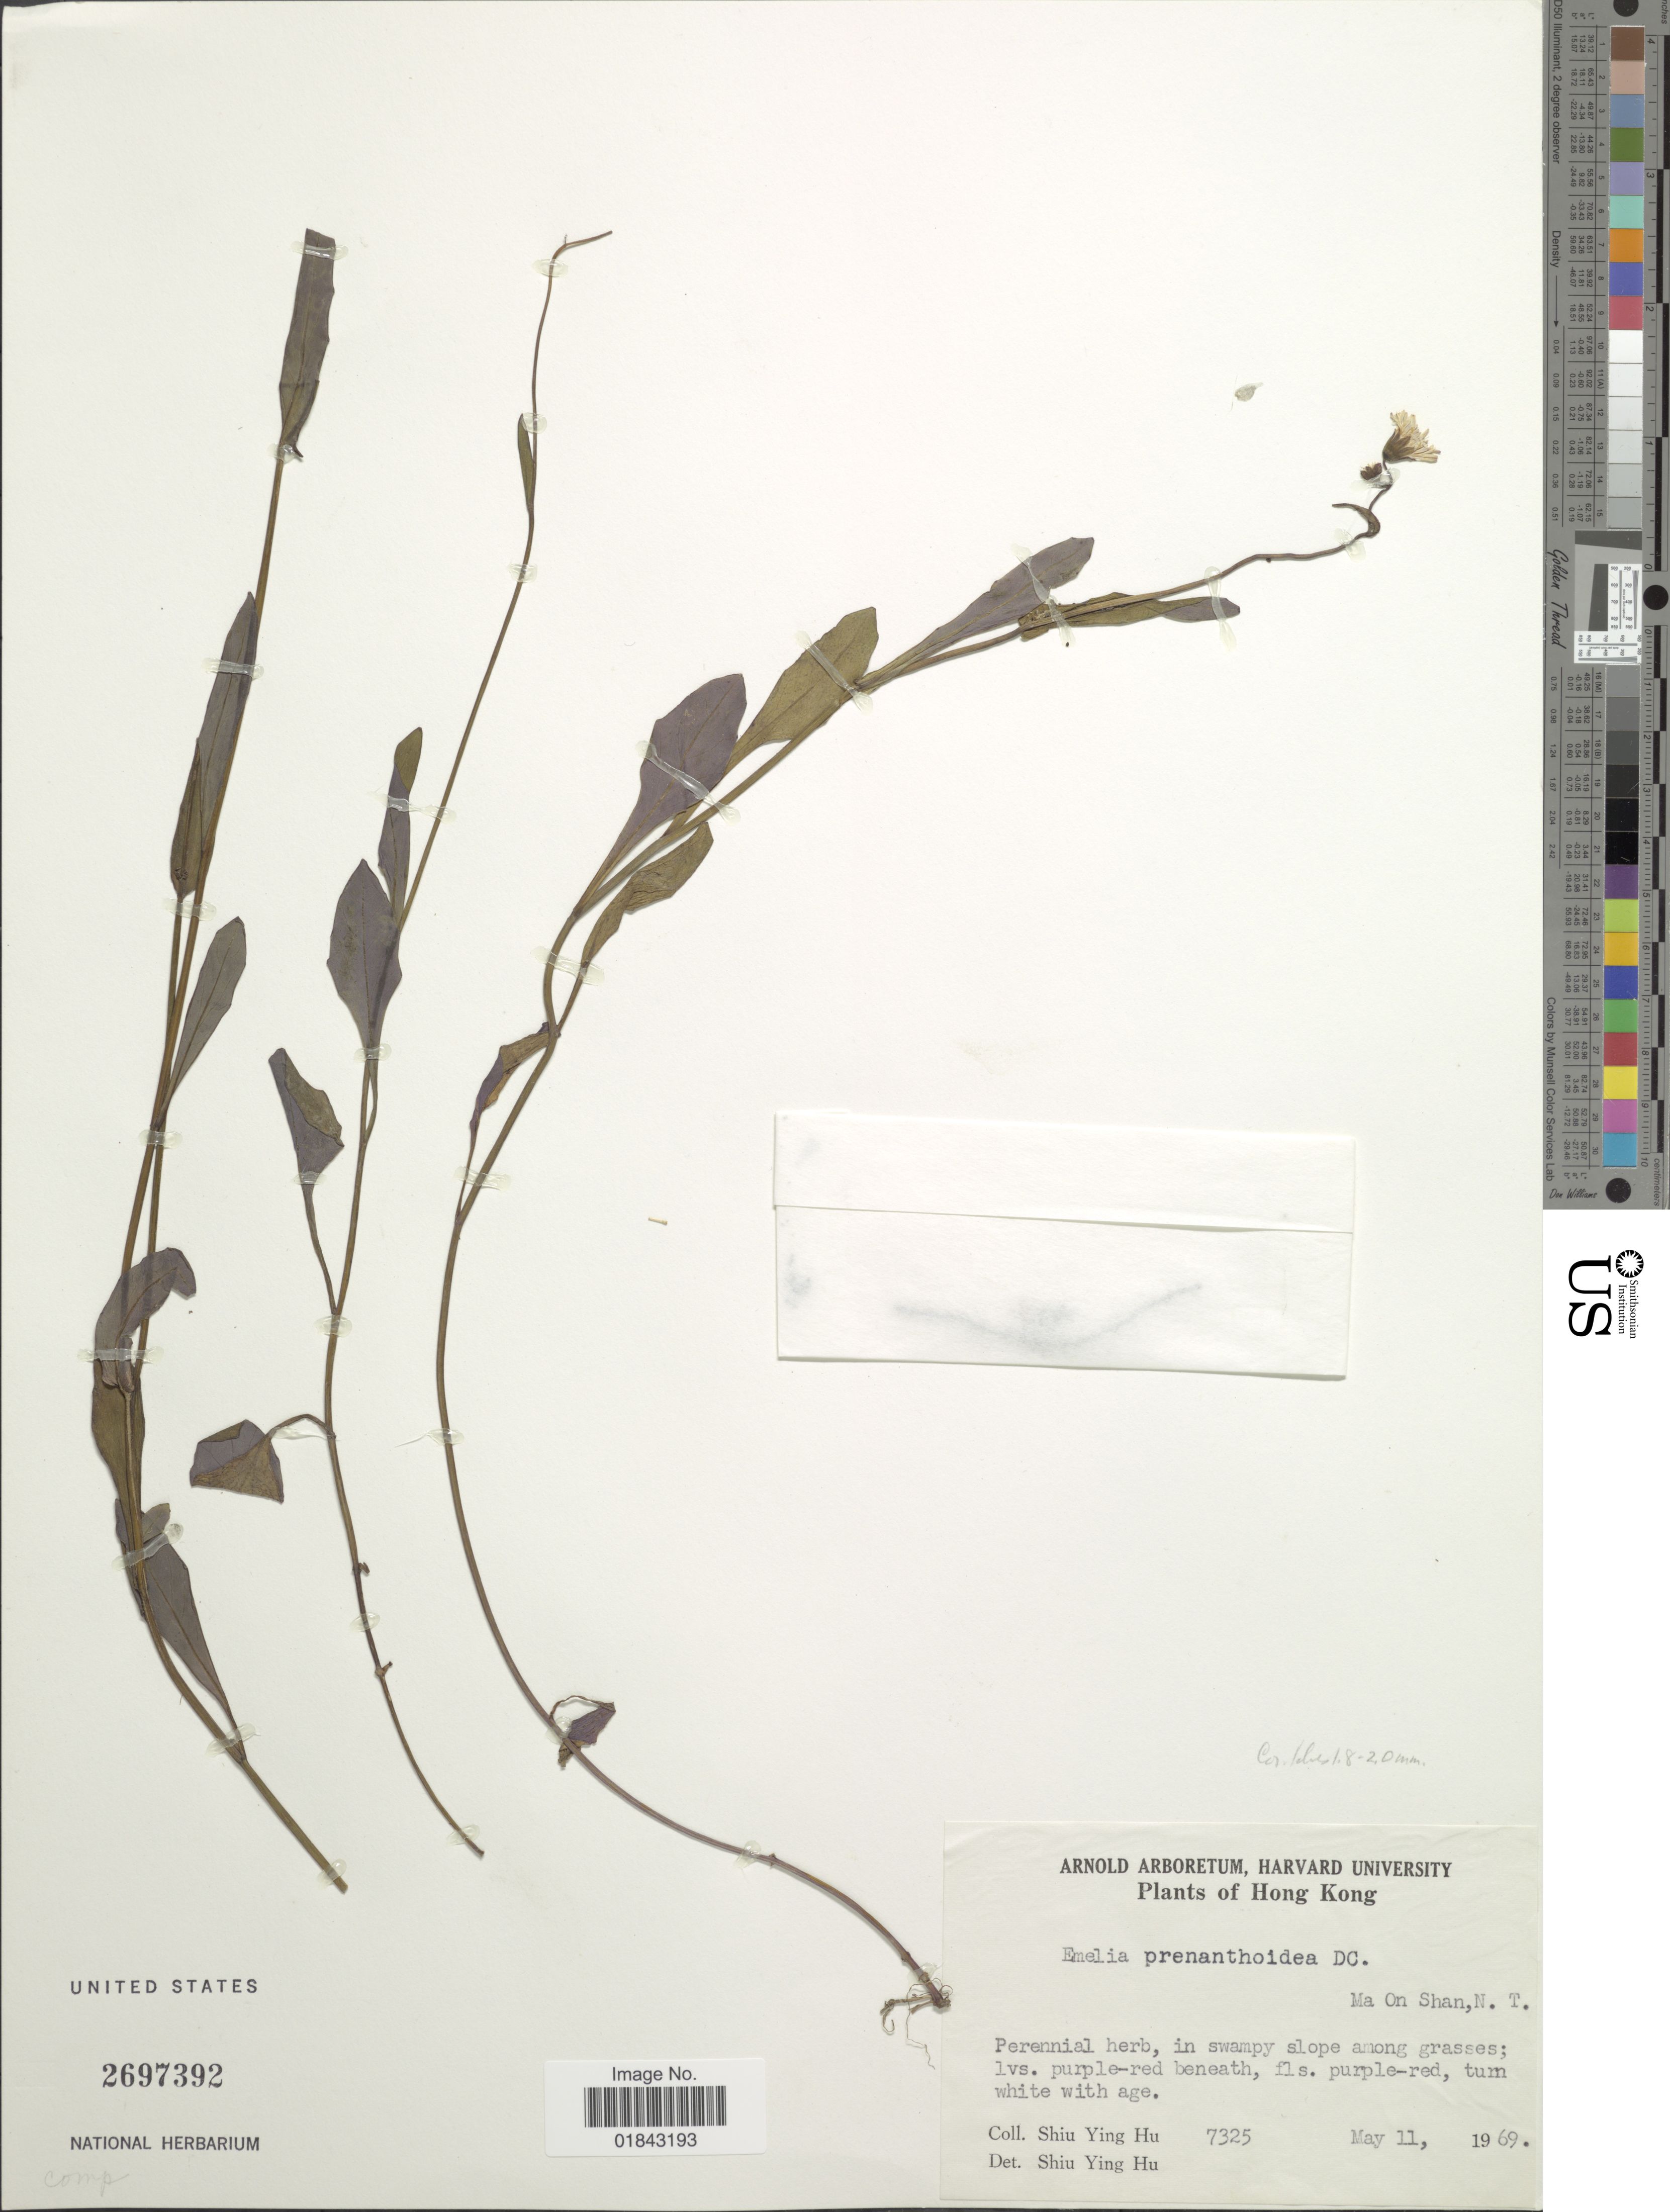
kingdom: Plantae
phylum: Tracheophyta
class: Magnoliopsida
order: Asterales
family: Asteraceae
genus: Emilia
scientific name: Emilia prenanthoidea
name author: DC.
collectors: S. Y. Hu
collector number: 7325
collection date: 1969-05-11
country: China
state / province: Hong Kong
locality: Ma On Shan, N.T., in swampy slope grasses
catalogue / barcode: US 2697392